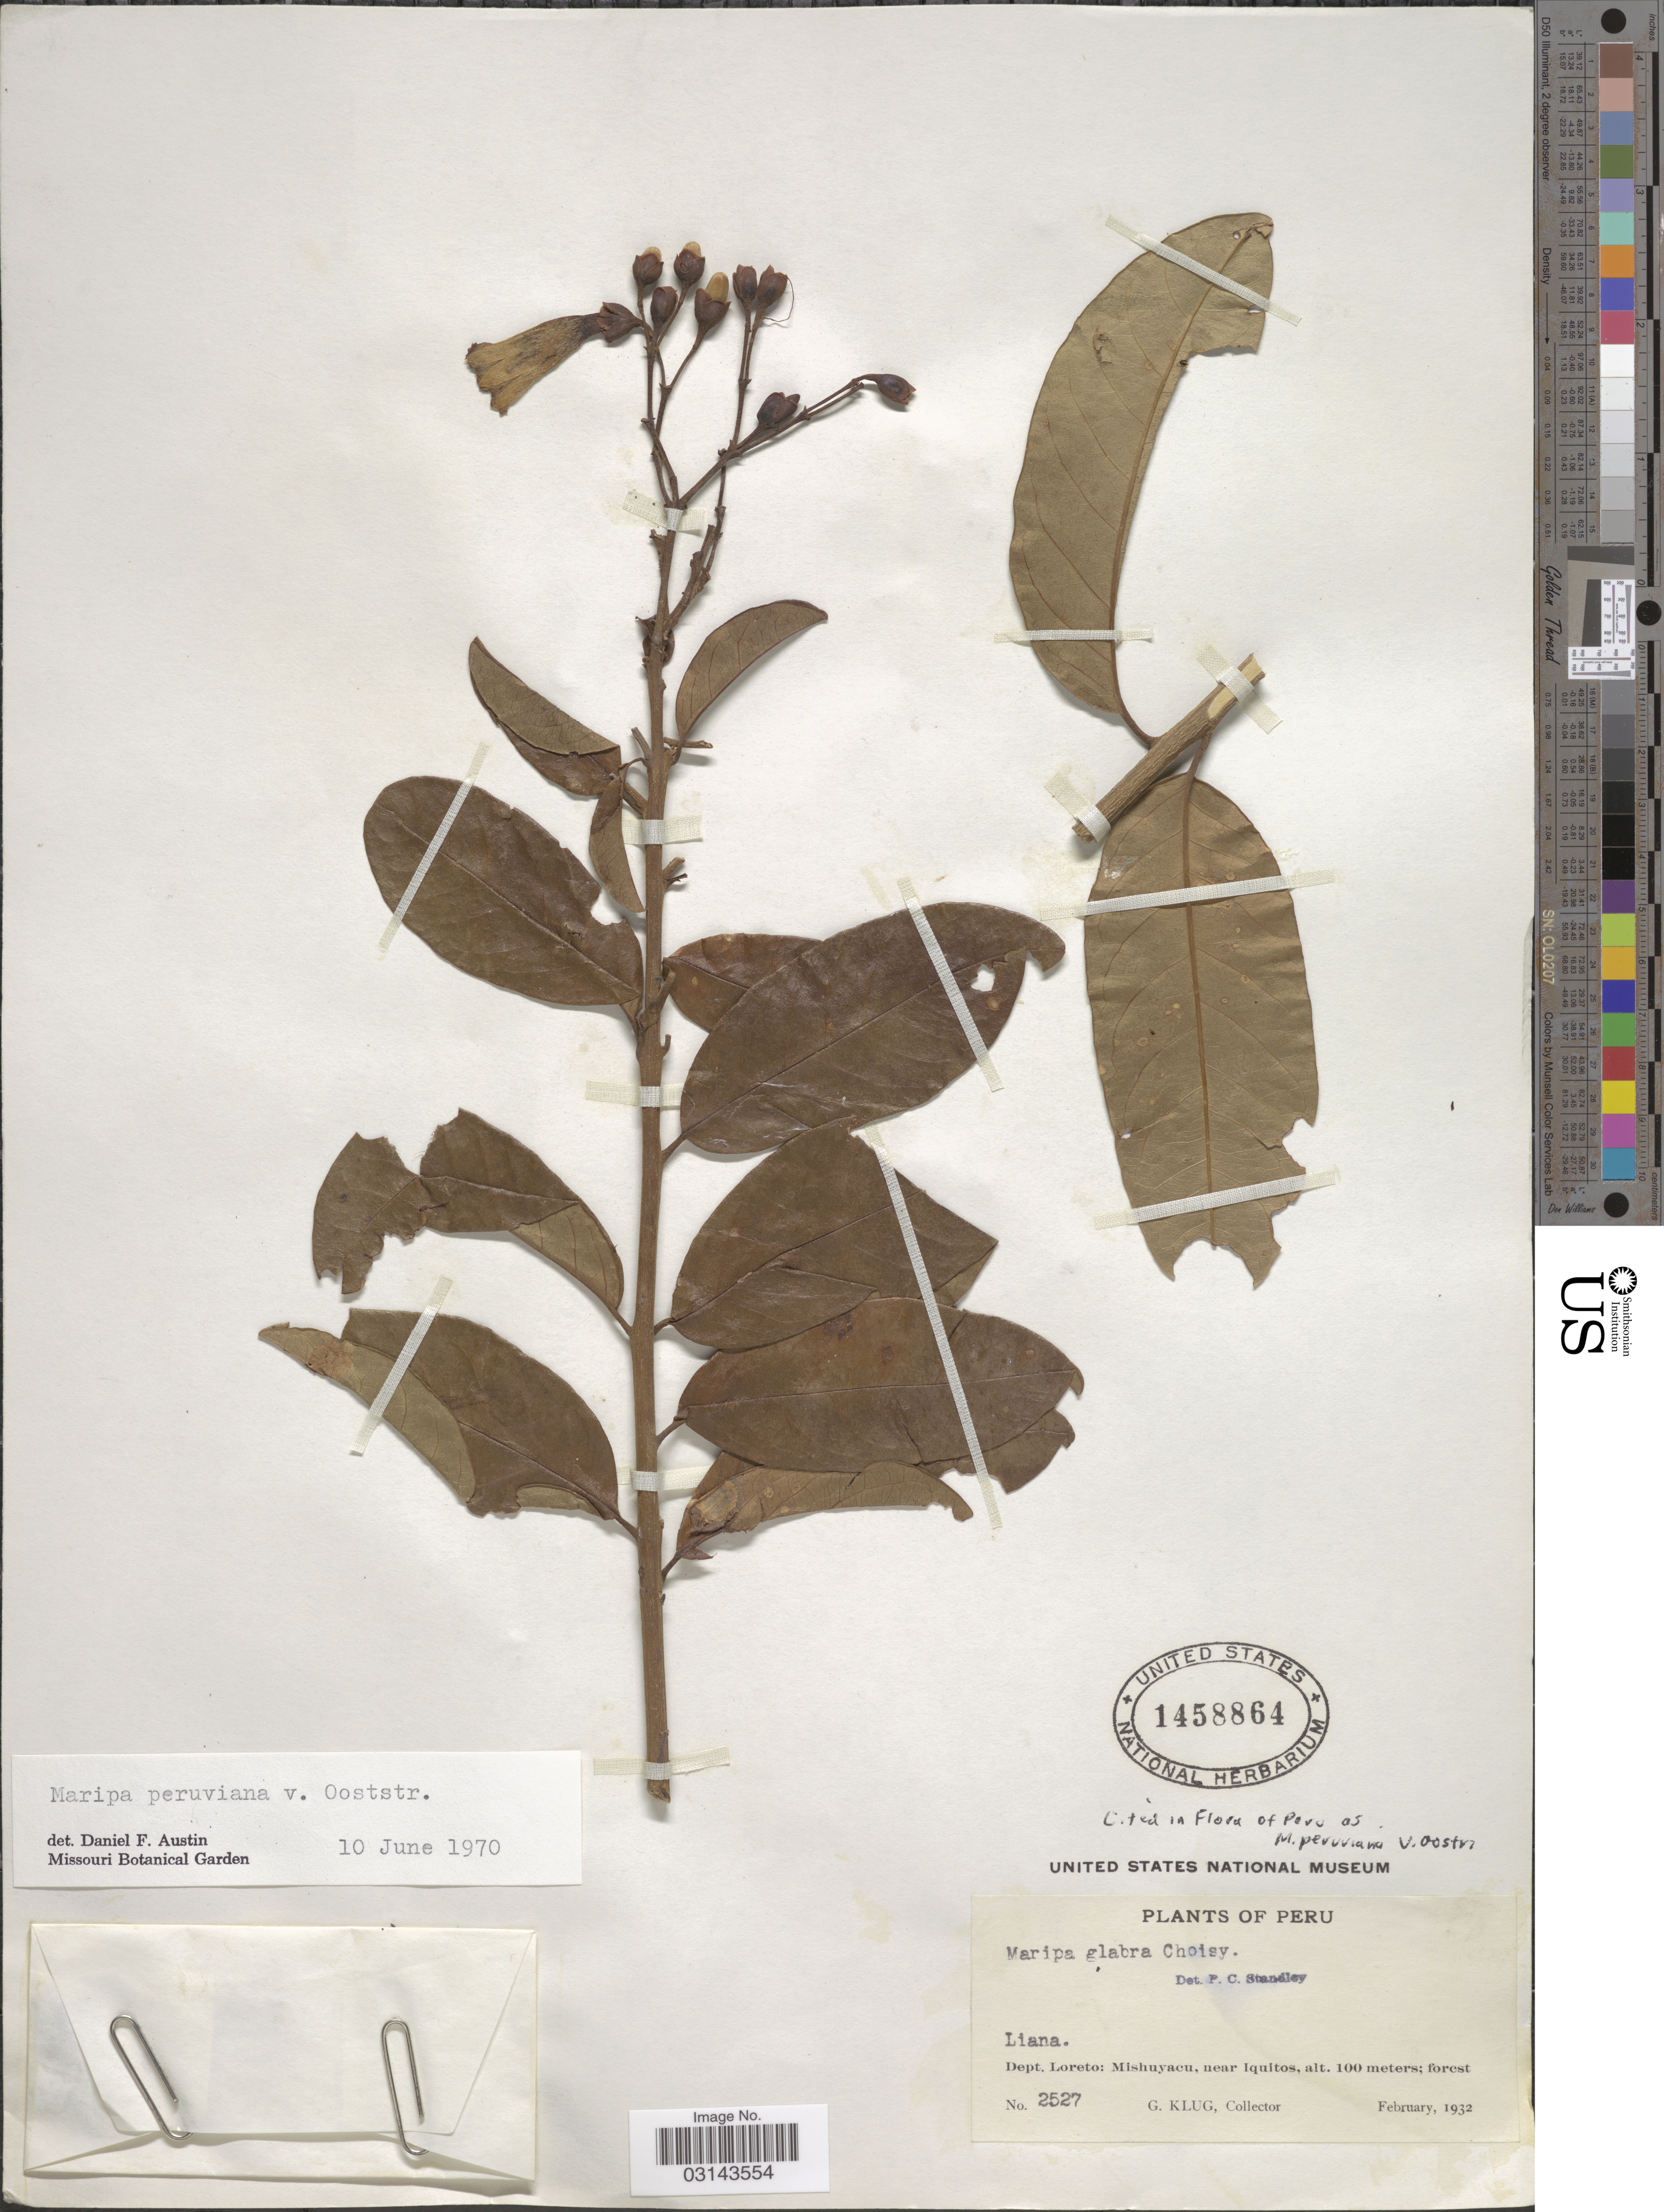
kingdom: Plantae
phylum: Tracheophyta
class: Magnoliopsida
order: Solanales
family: Convolvulaceae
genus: Maripa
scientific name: Maripa peruviana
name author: Ooststr.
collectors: G. Klug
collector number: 2527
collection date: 1932-02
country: Peru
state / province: Loreto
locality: Dept. Loreto: Mishuyacu, near Iquitos.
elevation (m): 100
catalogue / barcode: US 1458864